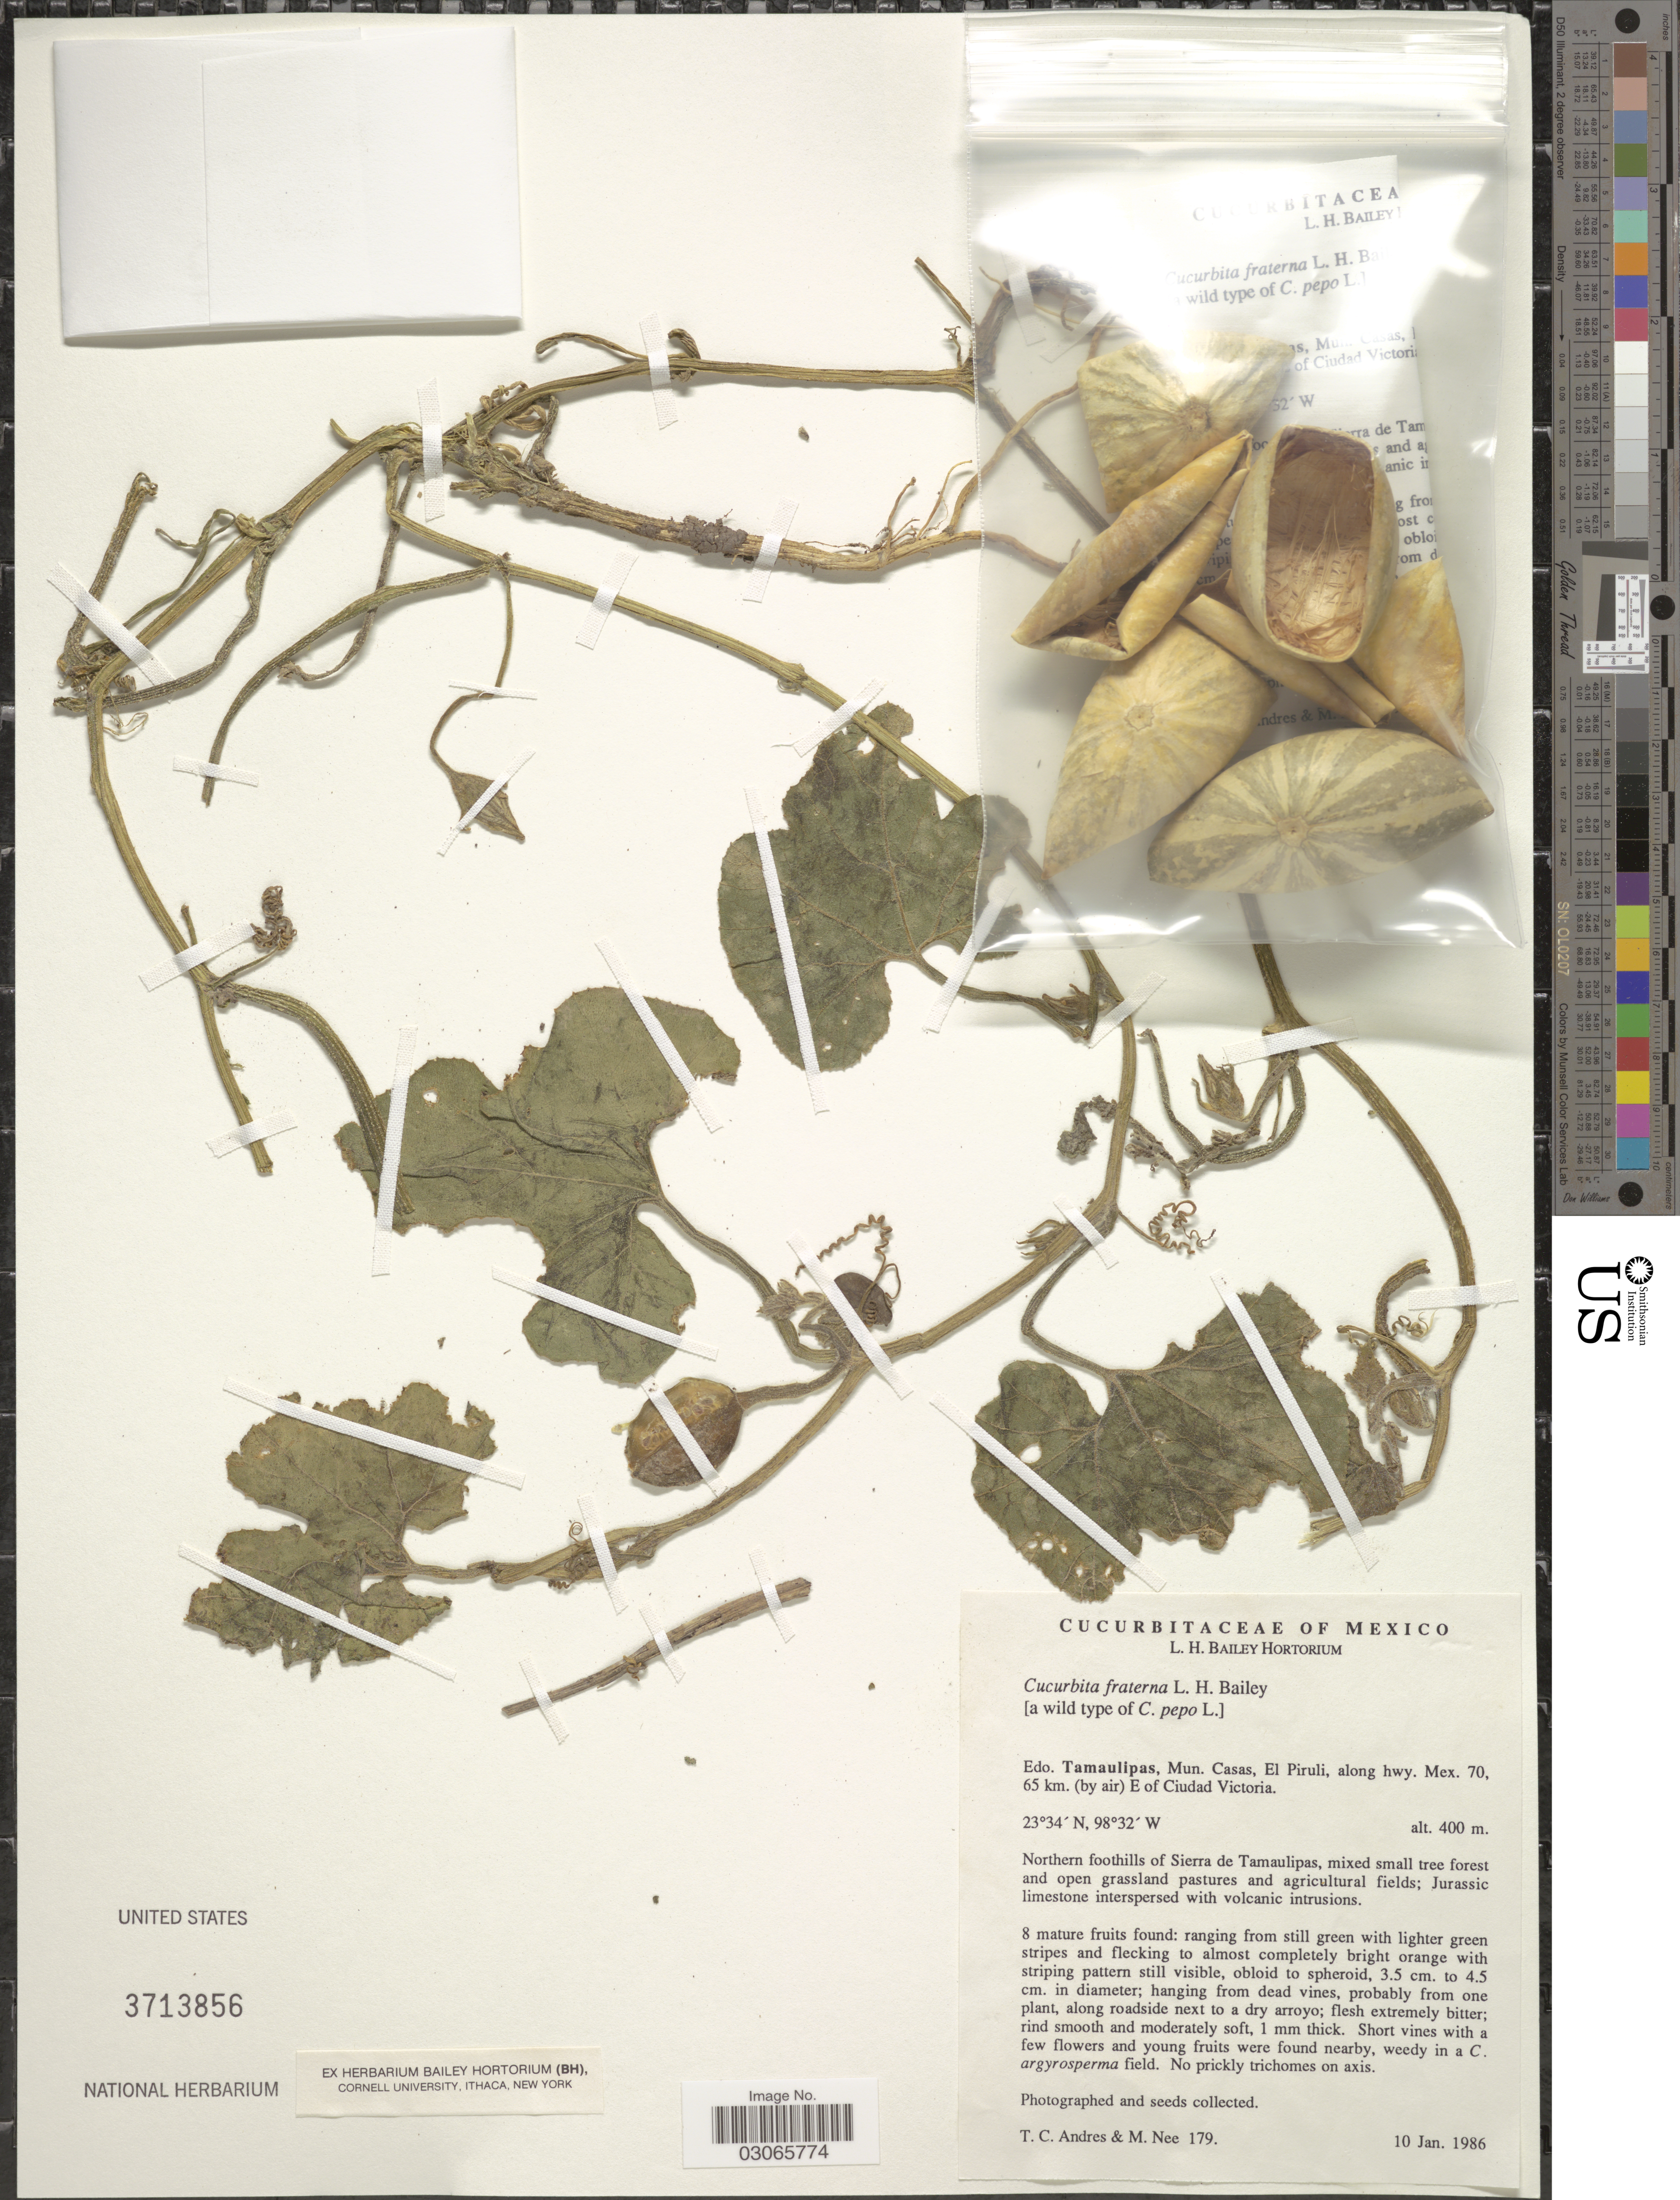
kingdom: Plantae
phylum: Tracheophyta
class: Magnoliopsida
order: Cucurbitales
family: Cucurbitaceae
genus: Cucurbita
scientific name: Cucurbita fraterna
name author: L.H. Bailey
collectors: T. C. Andres & M. Nee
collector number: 179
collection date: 1986-01-10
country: Mexico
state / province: Tamaulipas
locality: Mun. Casas, El Piruli, along hwy. Mex. 70, 65 km. (by air) E of Ciudad Victoria. Northern foothills of Sierra de Tamaulipas.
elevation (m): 400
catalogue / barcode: US 3713856